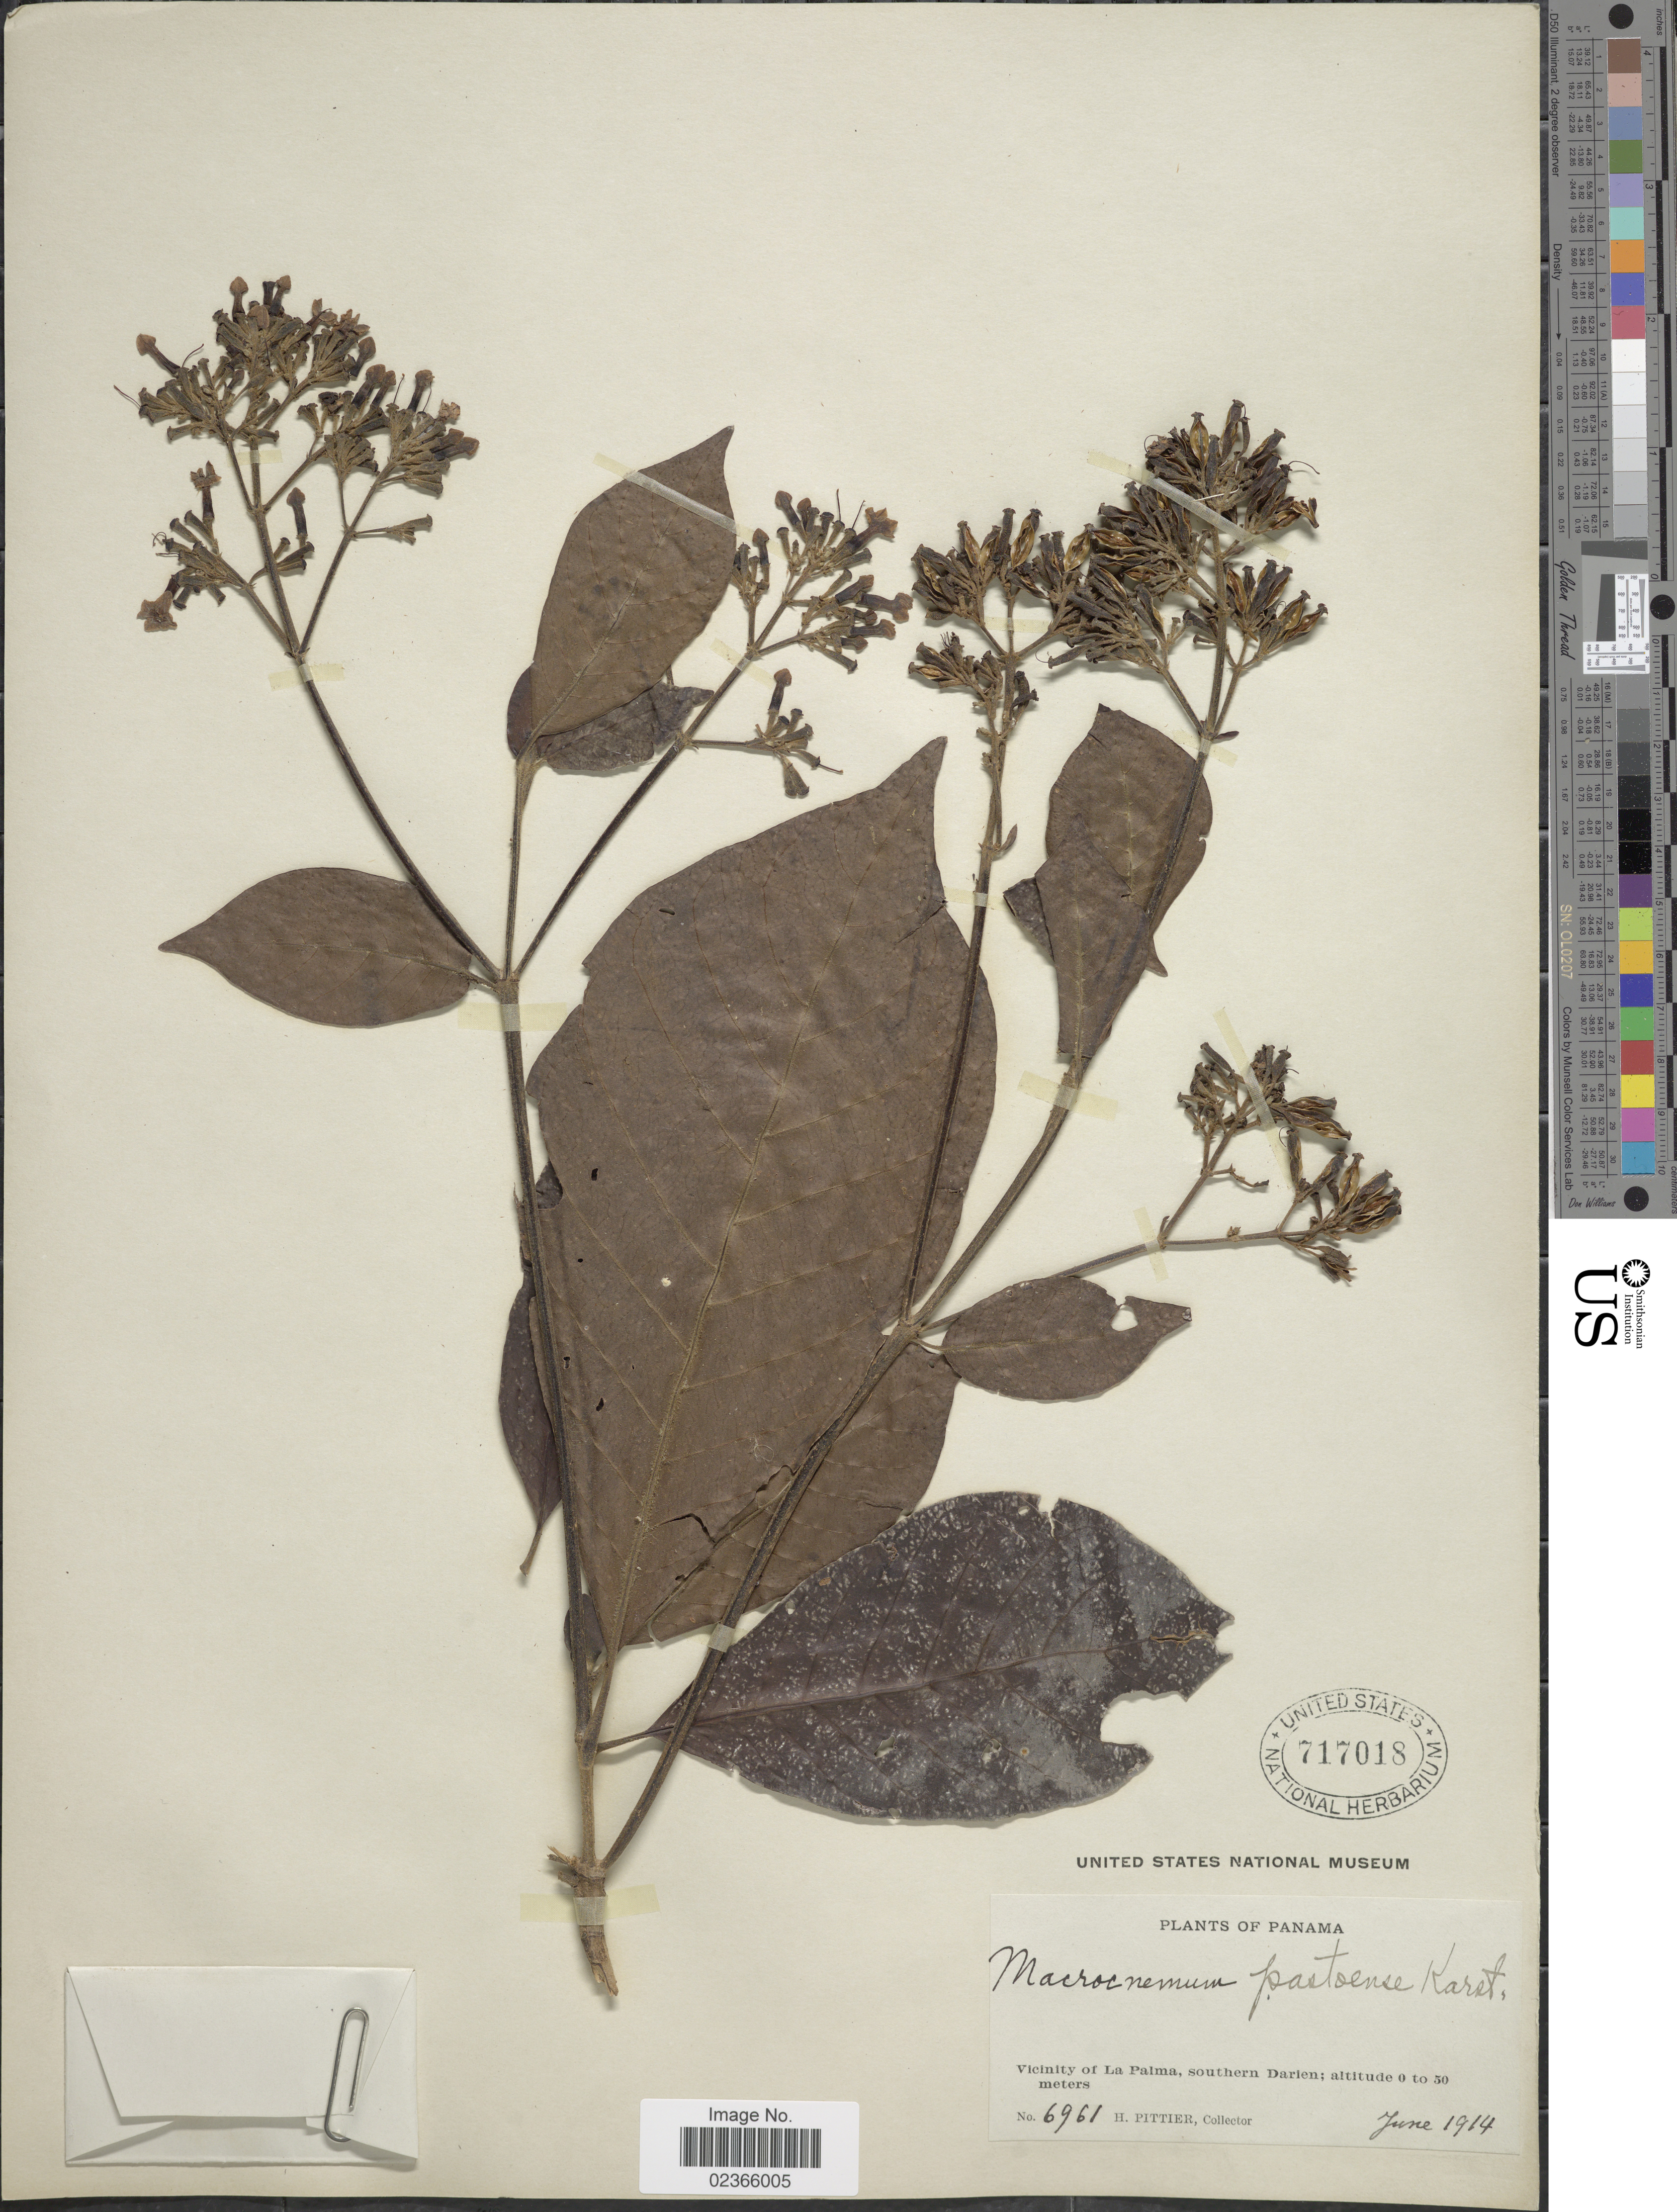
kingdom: Plantae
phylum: Tracheophyta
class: Magnoliopsida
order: Gentianales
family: Rubiaceae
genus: Macrocnemum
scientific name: Macrocnemum glabrescens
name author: (Benth.) Wedd.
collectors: H. F. Pittier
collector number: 6961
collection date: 1914-06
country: Panama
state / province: Darién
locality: Vicinity of La Palma, southern Darien.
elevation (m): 0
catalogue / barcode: US 717018